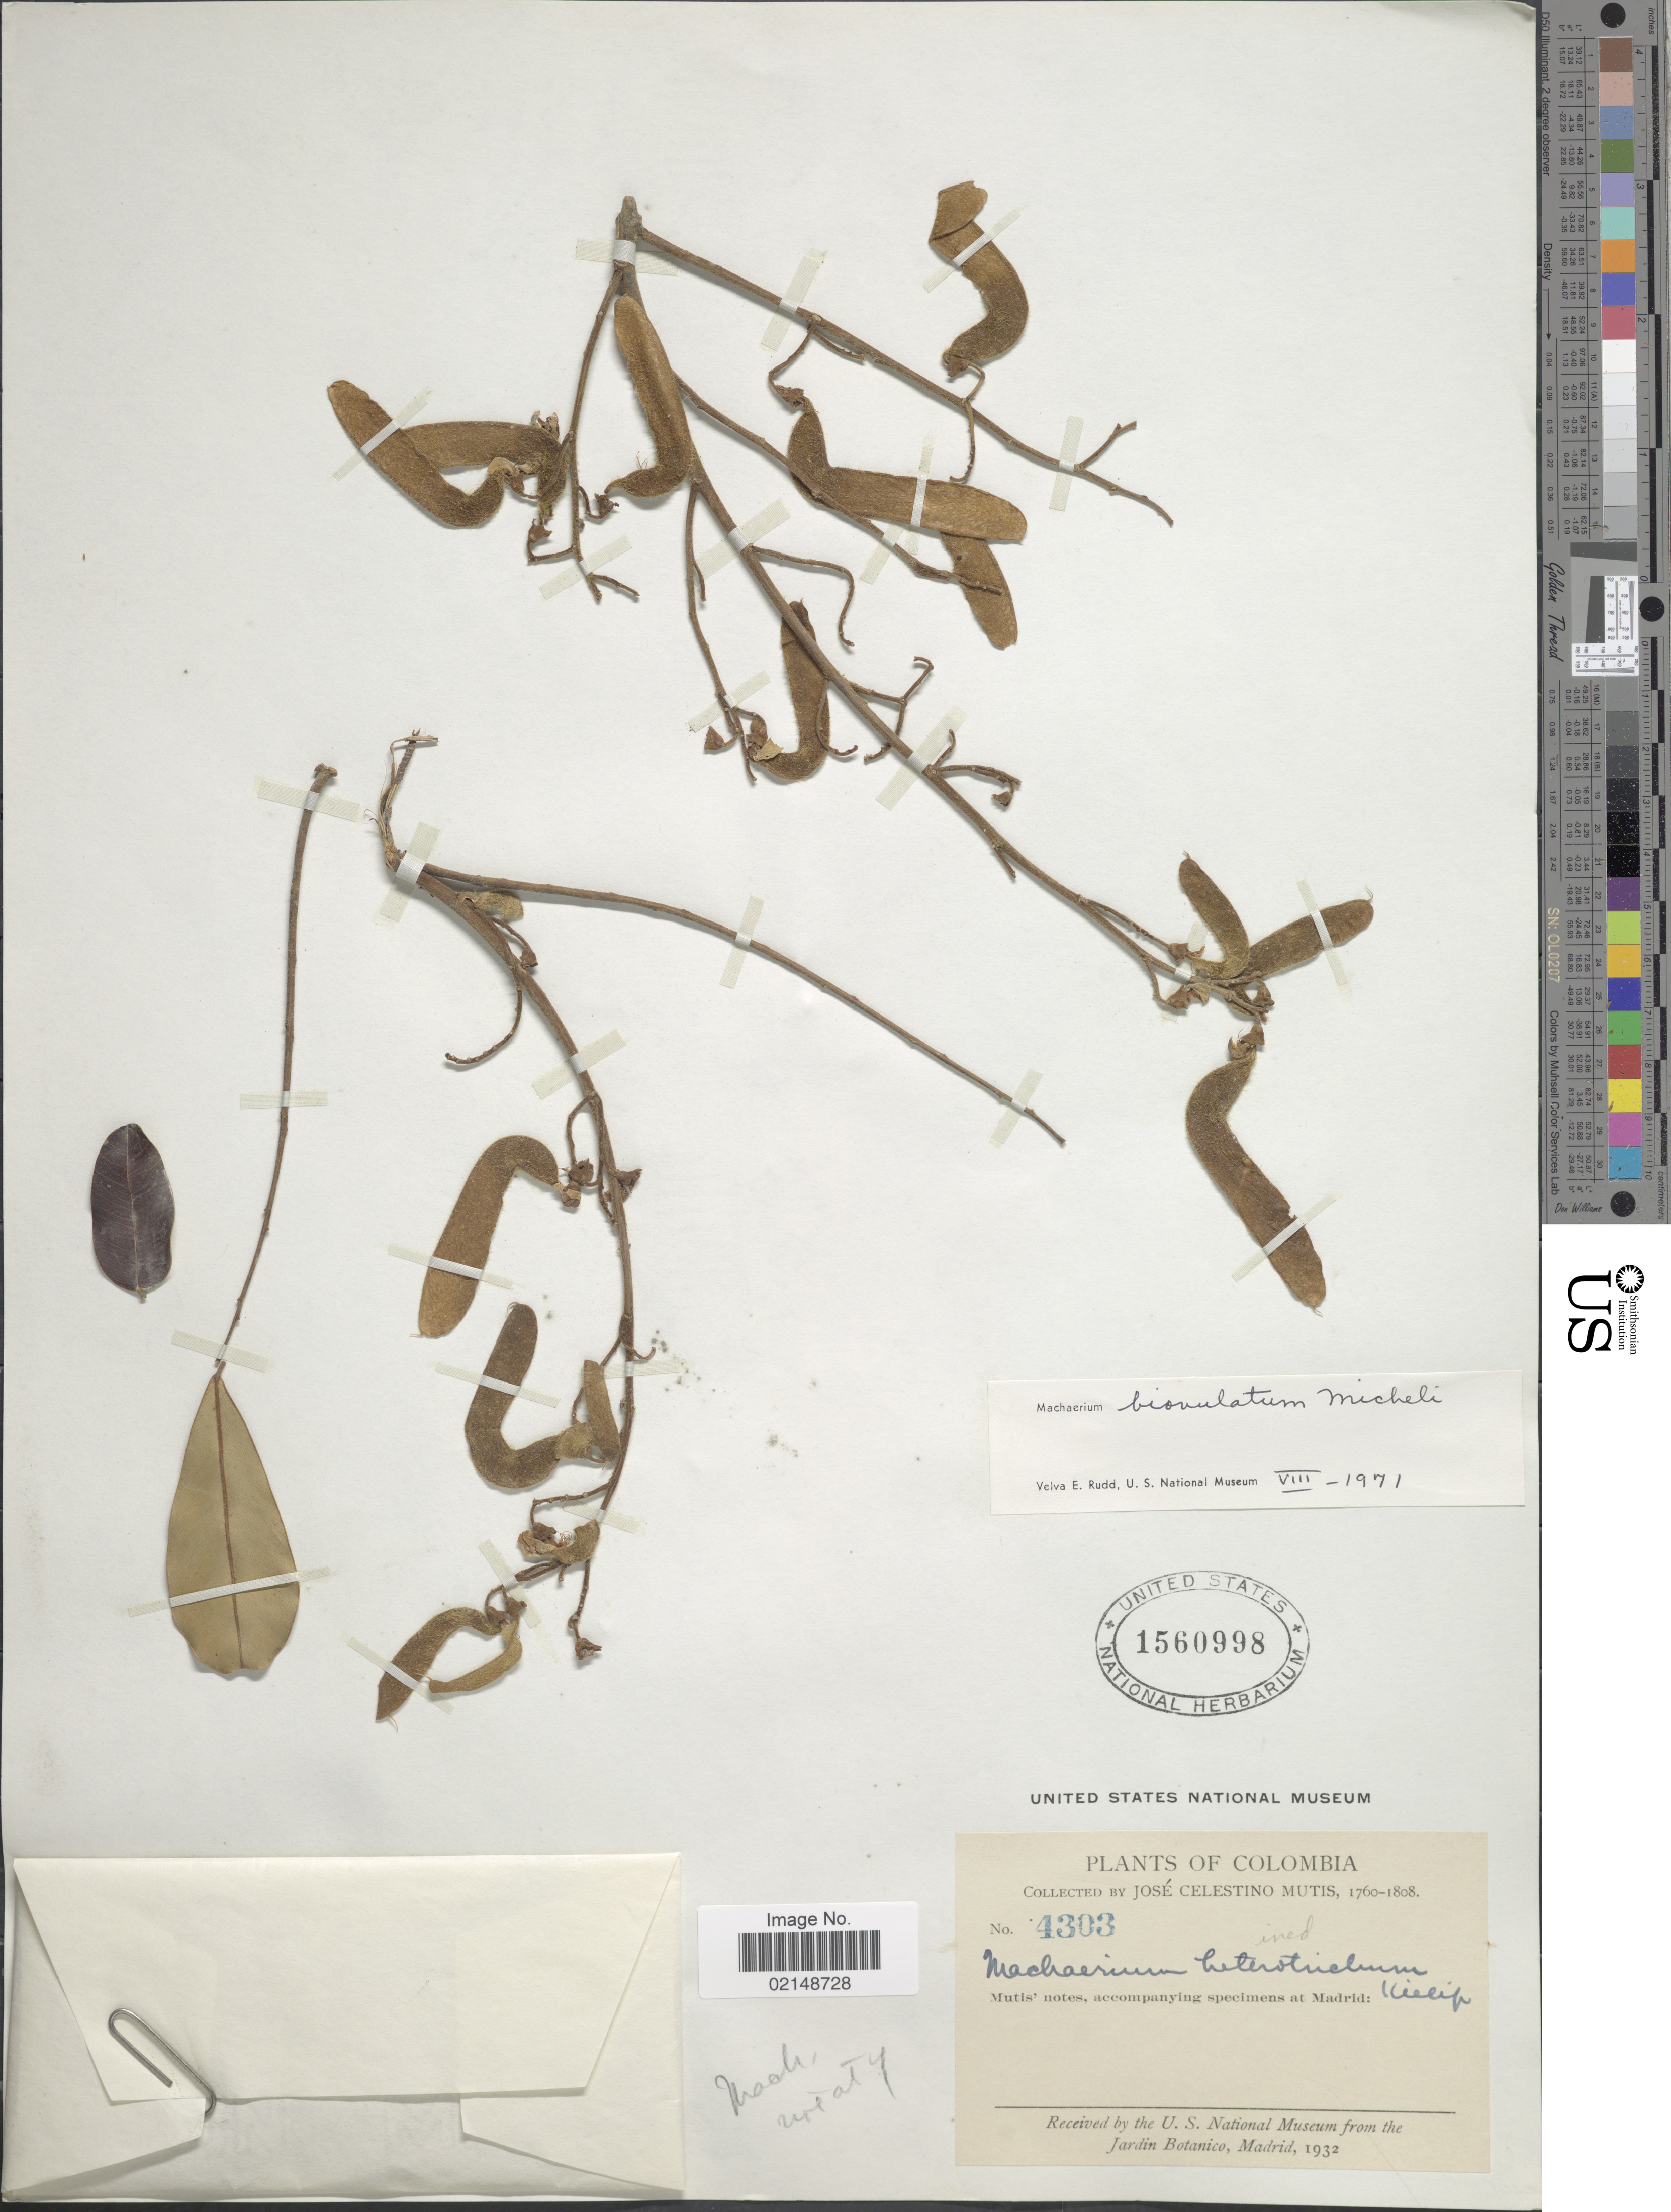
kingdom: Plantae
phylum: Tracheophyta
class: Magnoliopsida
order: Fabales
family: Fabaceae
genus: Machaerium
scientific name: Machaerium biovulatum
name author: Micheli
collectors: J. C. B. Mutis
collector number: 4303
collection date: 1760/1808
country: Colombia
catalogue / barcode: US 1560998